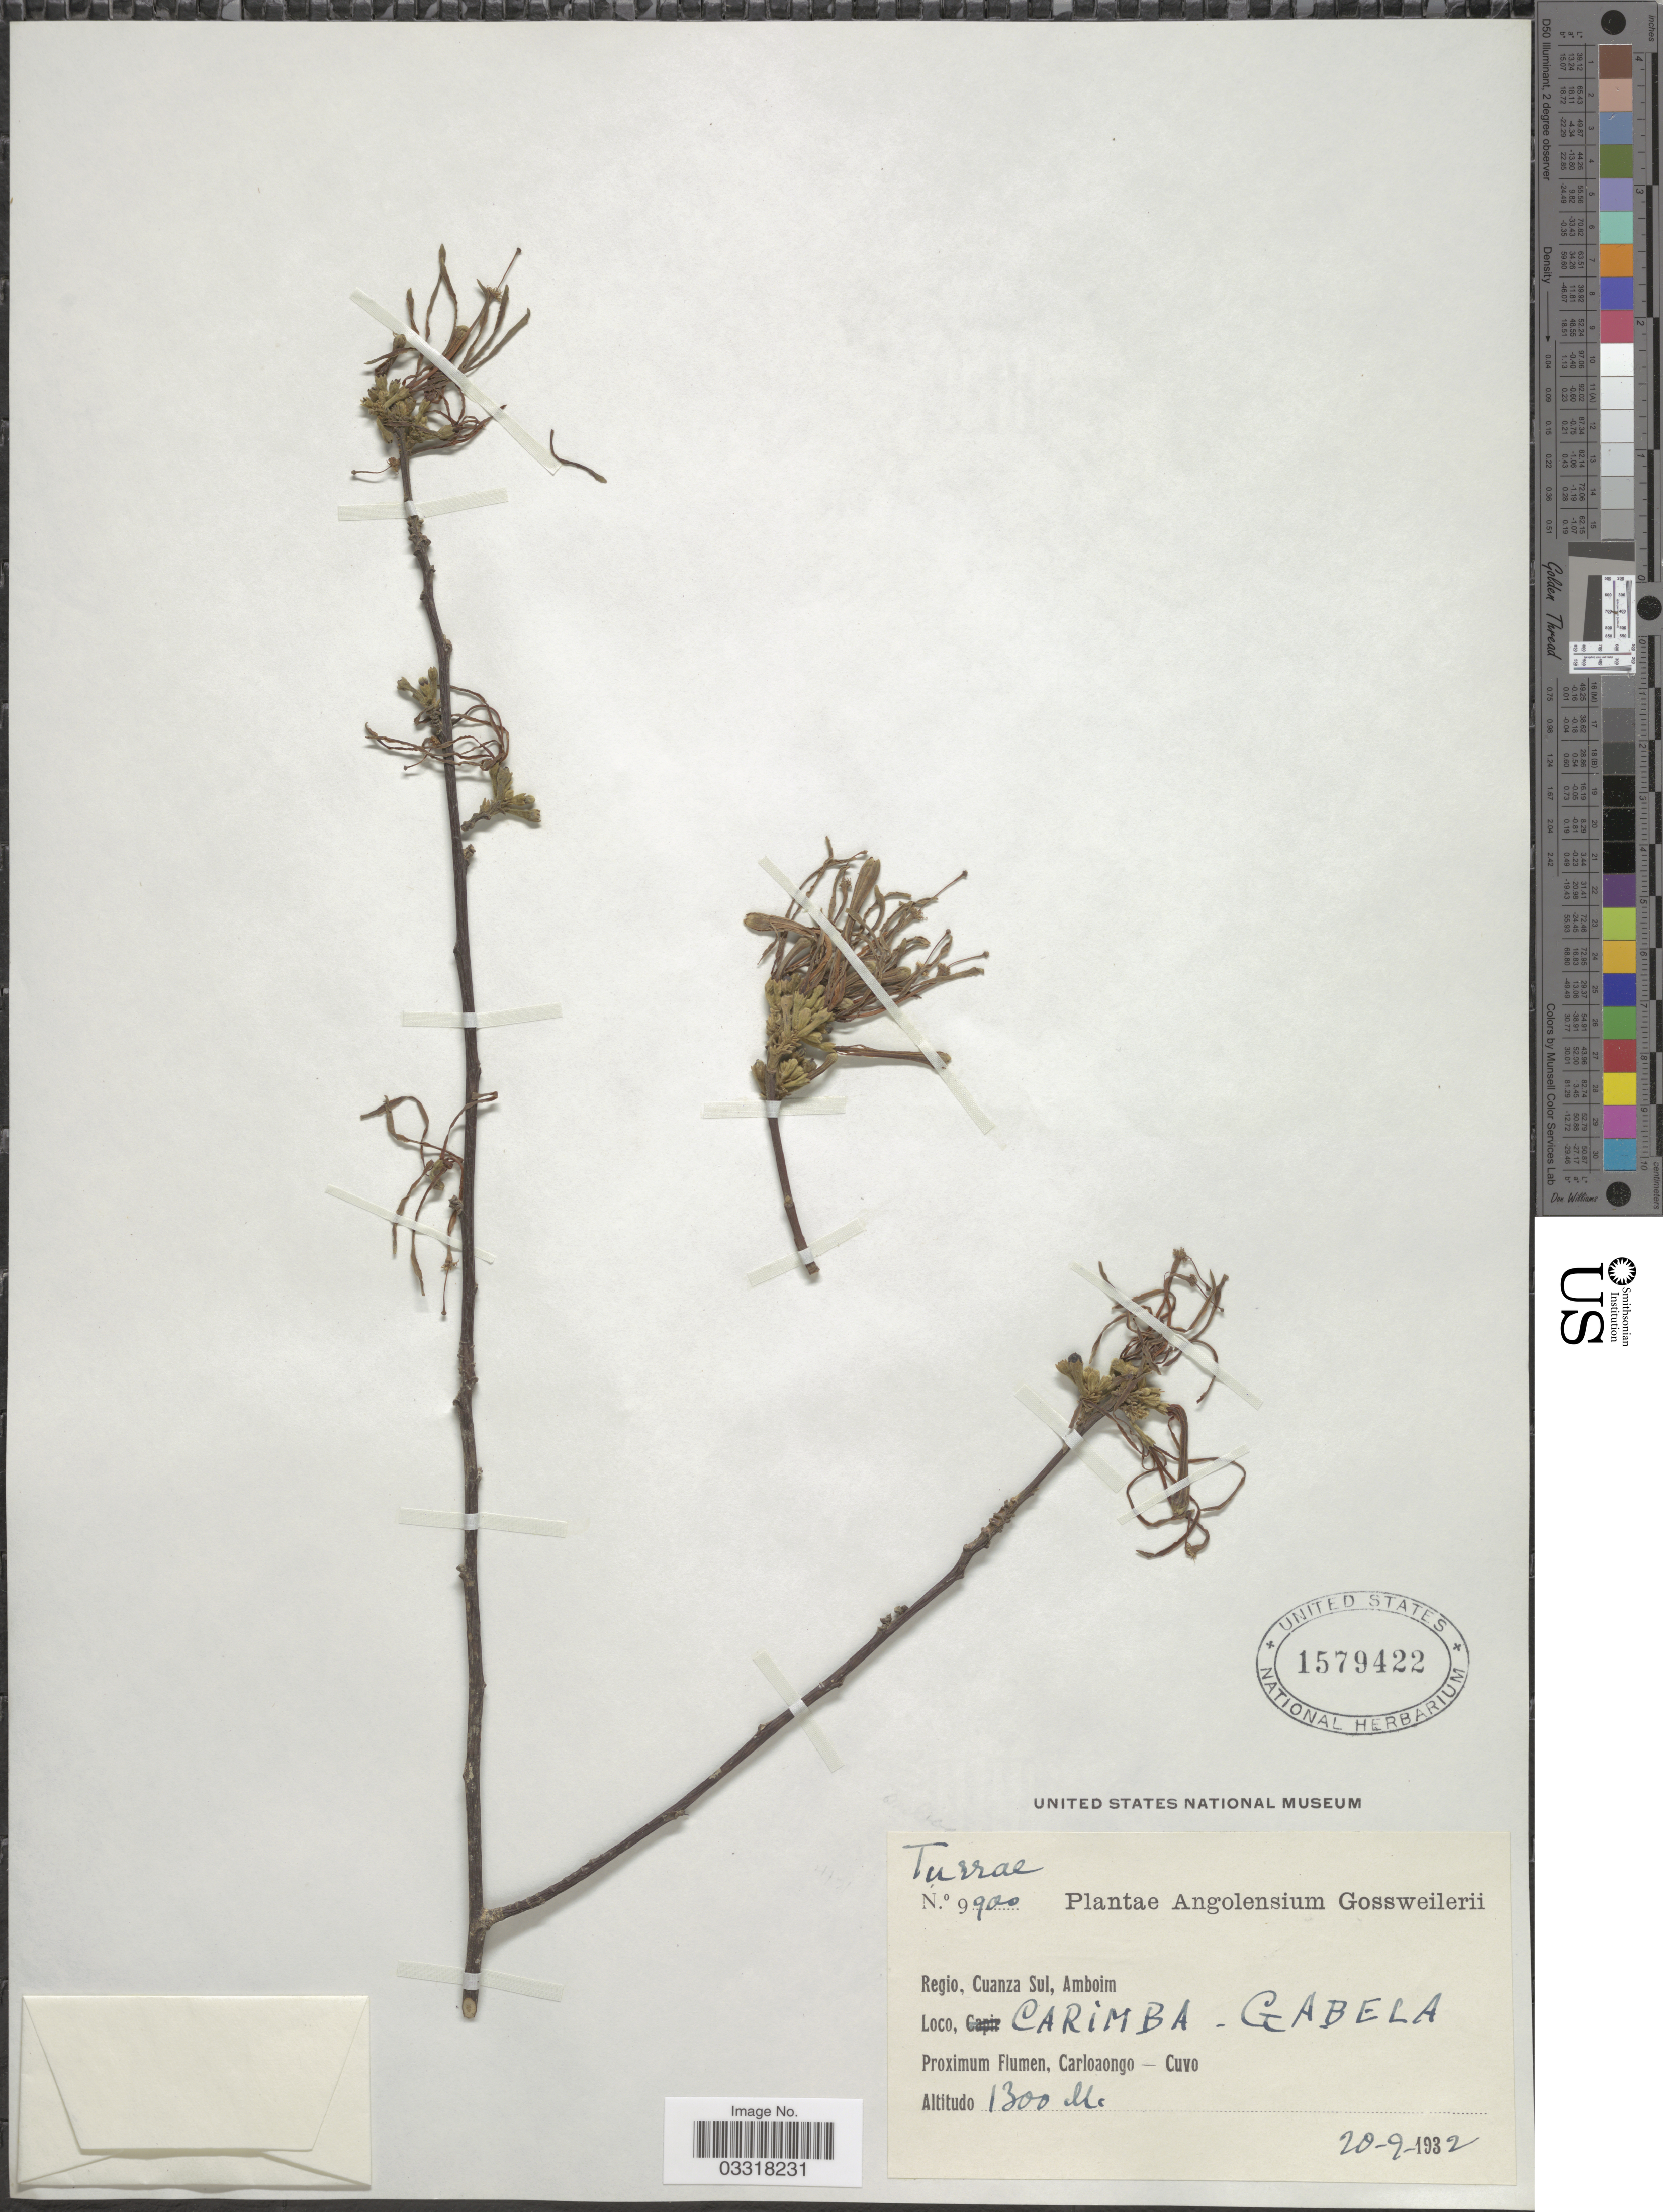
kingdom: Plantae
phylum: Tracheophyta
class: Magnoliopsida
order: Sapindales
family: Meliaceae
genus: Turraea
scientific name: Turraea sp.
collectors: -. Gossweiler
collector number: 9900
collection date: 1932-09-20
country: Angola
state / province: Cuanza Sul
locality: Regio, Cuanza Sul, Amboim. Carimba - Gabela. Proximum Flumen, Carloaongo - Cuvo.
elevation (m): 1300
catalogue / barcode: US 1579422